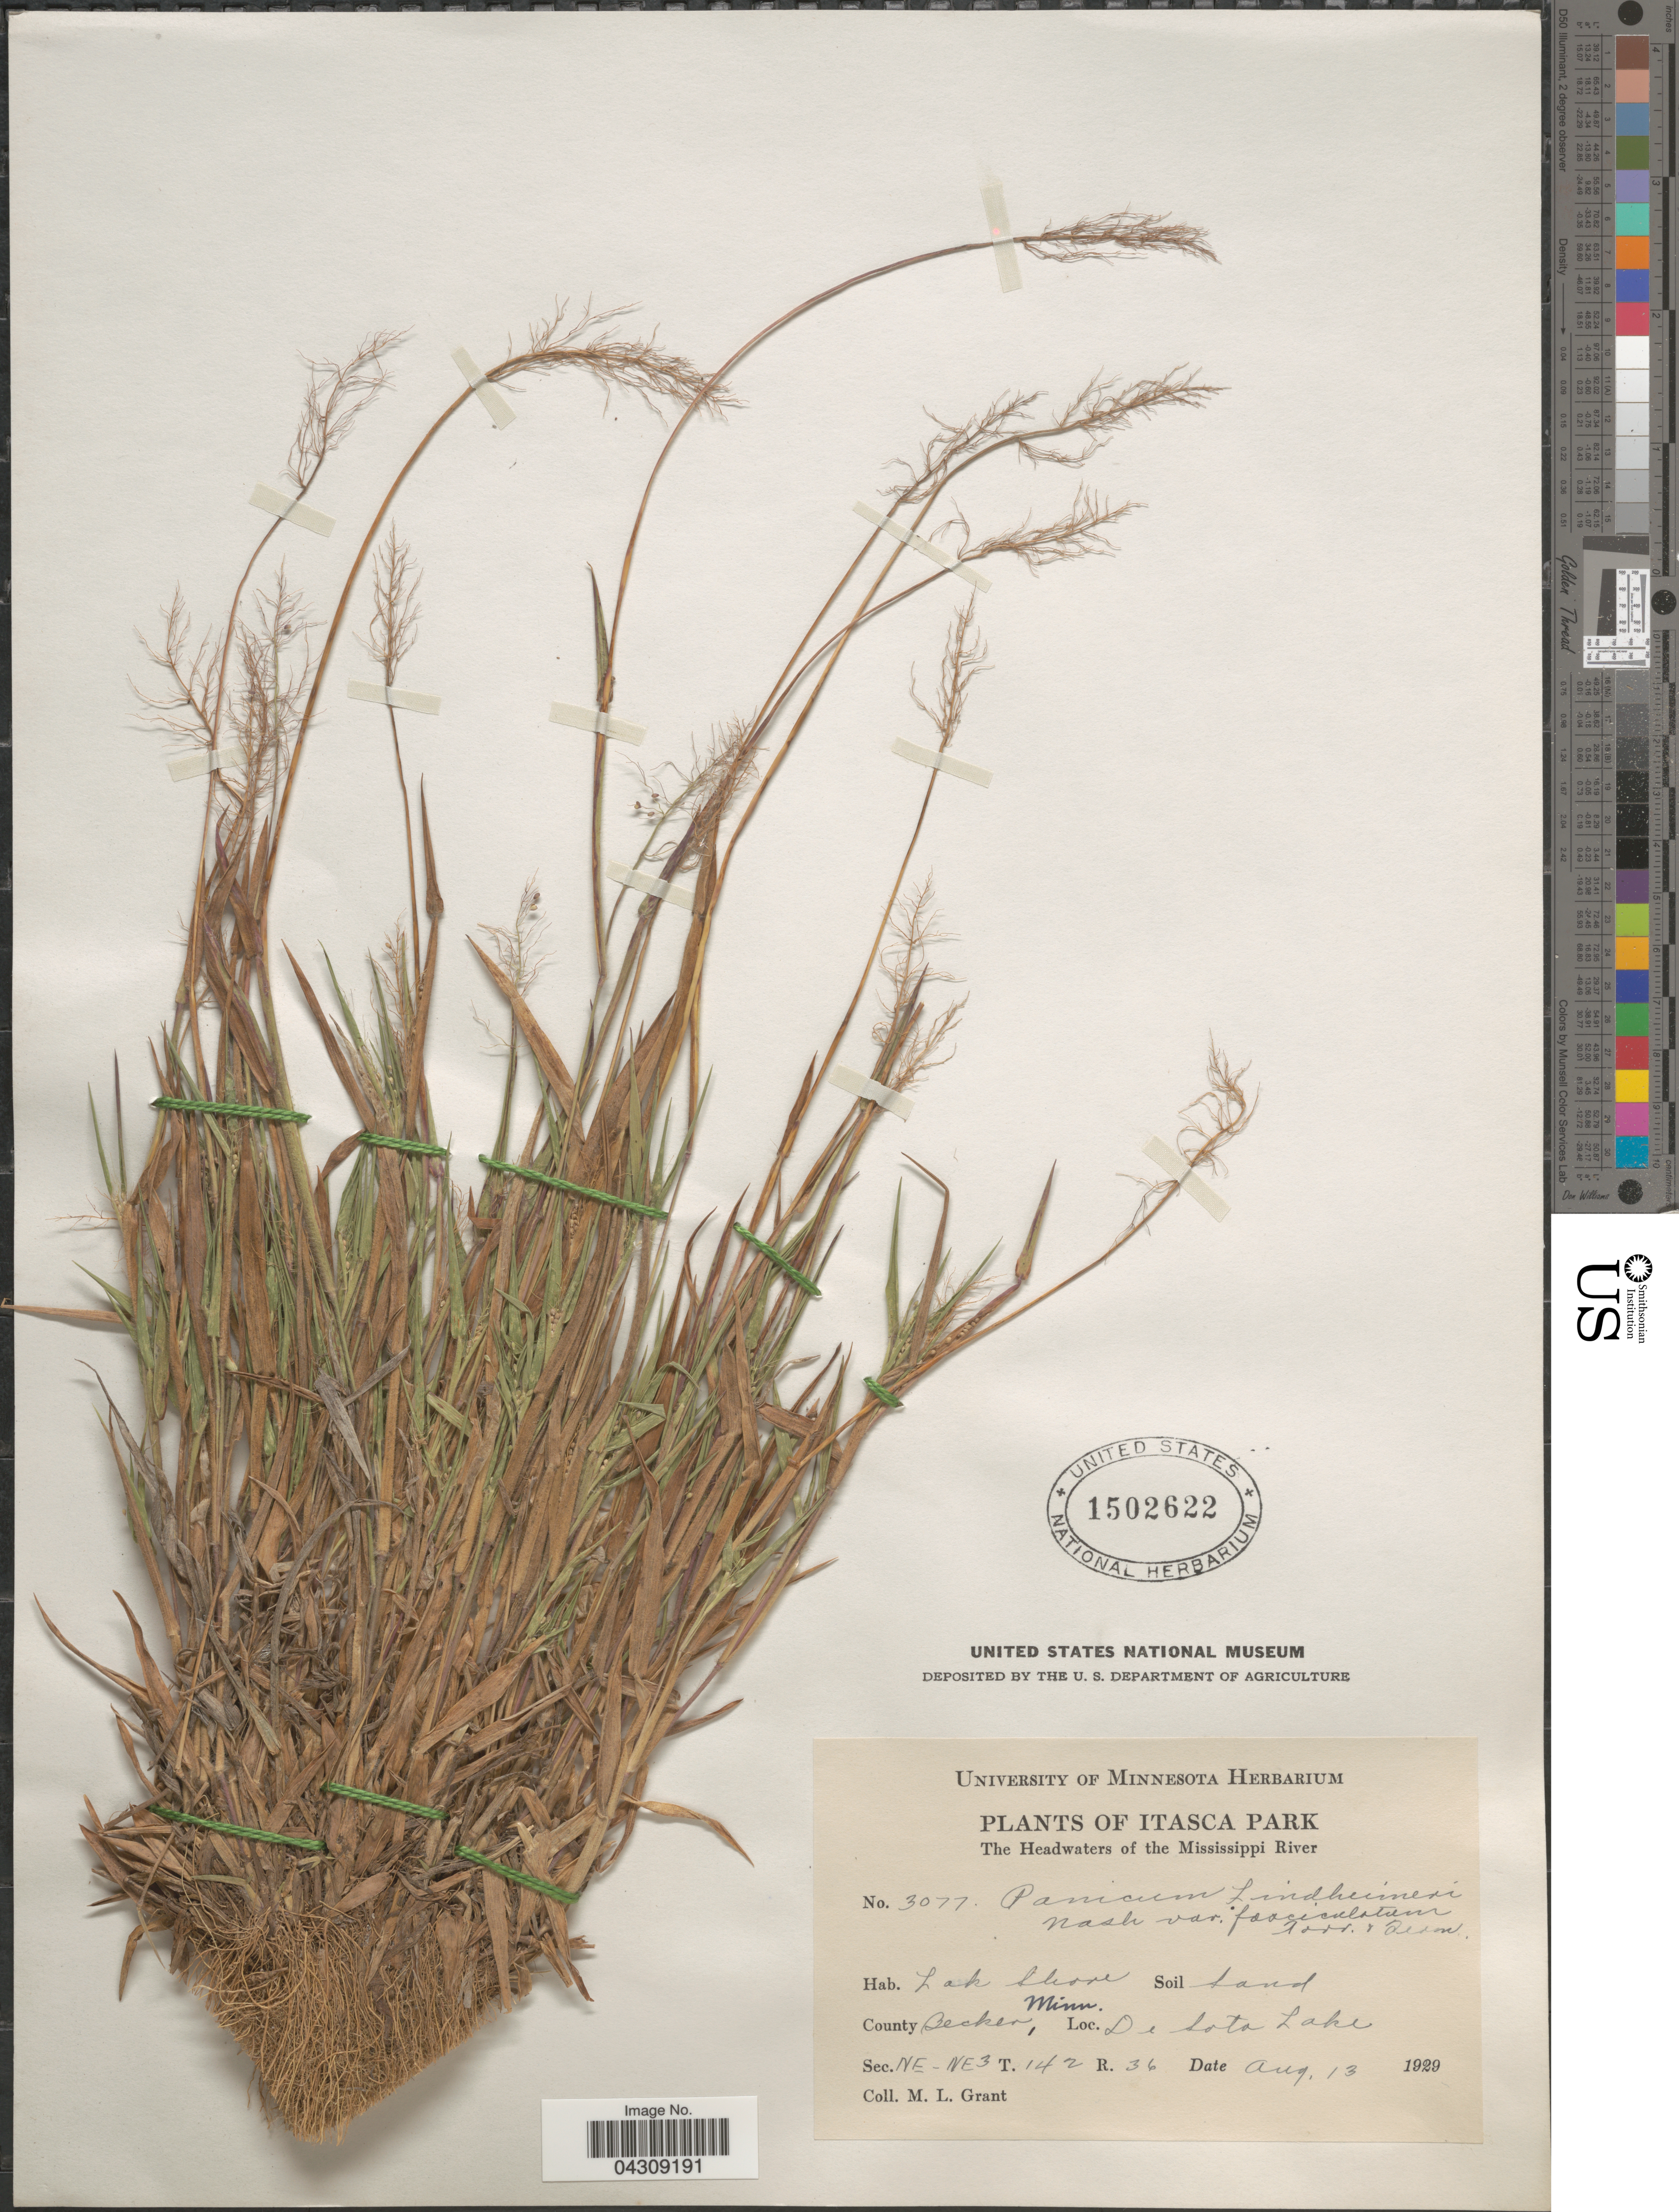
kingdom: Plantae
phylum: Tracheophyta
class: Liliopsida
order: Poales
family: Poaceae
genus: Dichanthelium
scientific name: Dichanthelium acuminatum var. acuminatum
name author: (Sw.) Gould & C.A. Clark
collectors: M. L. Grant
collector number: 3077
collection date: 1929-08-13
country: United States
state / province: Minnesota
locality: Itasca Park. The Headwaters of the Mississippi River. Lake Shore. County Becker. De Soto Lake. Sec. NE-NE3 T. 142 R. 36.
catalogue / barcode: US 1502622